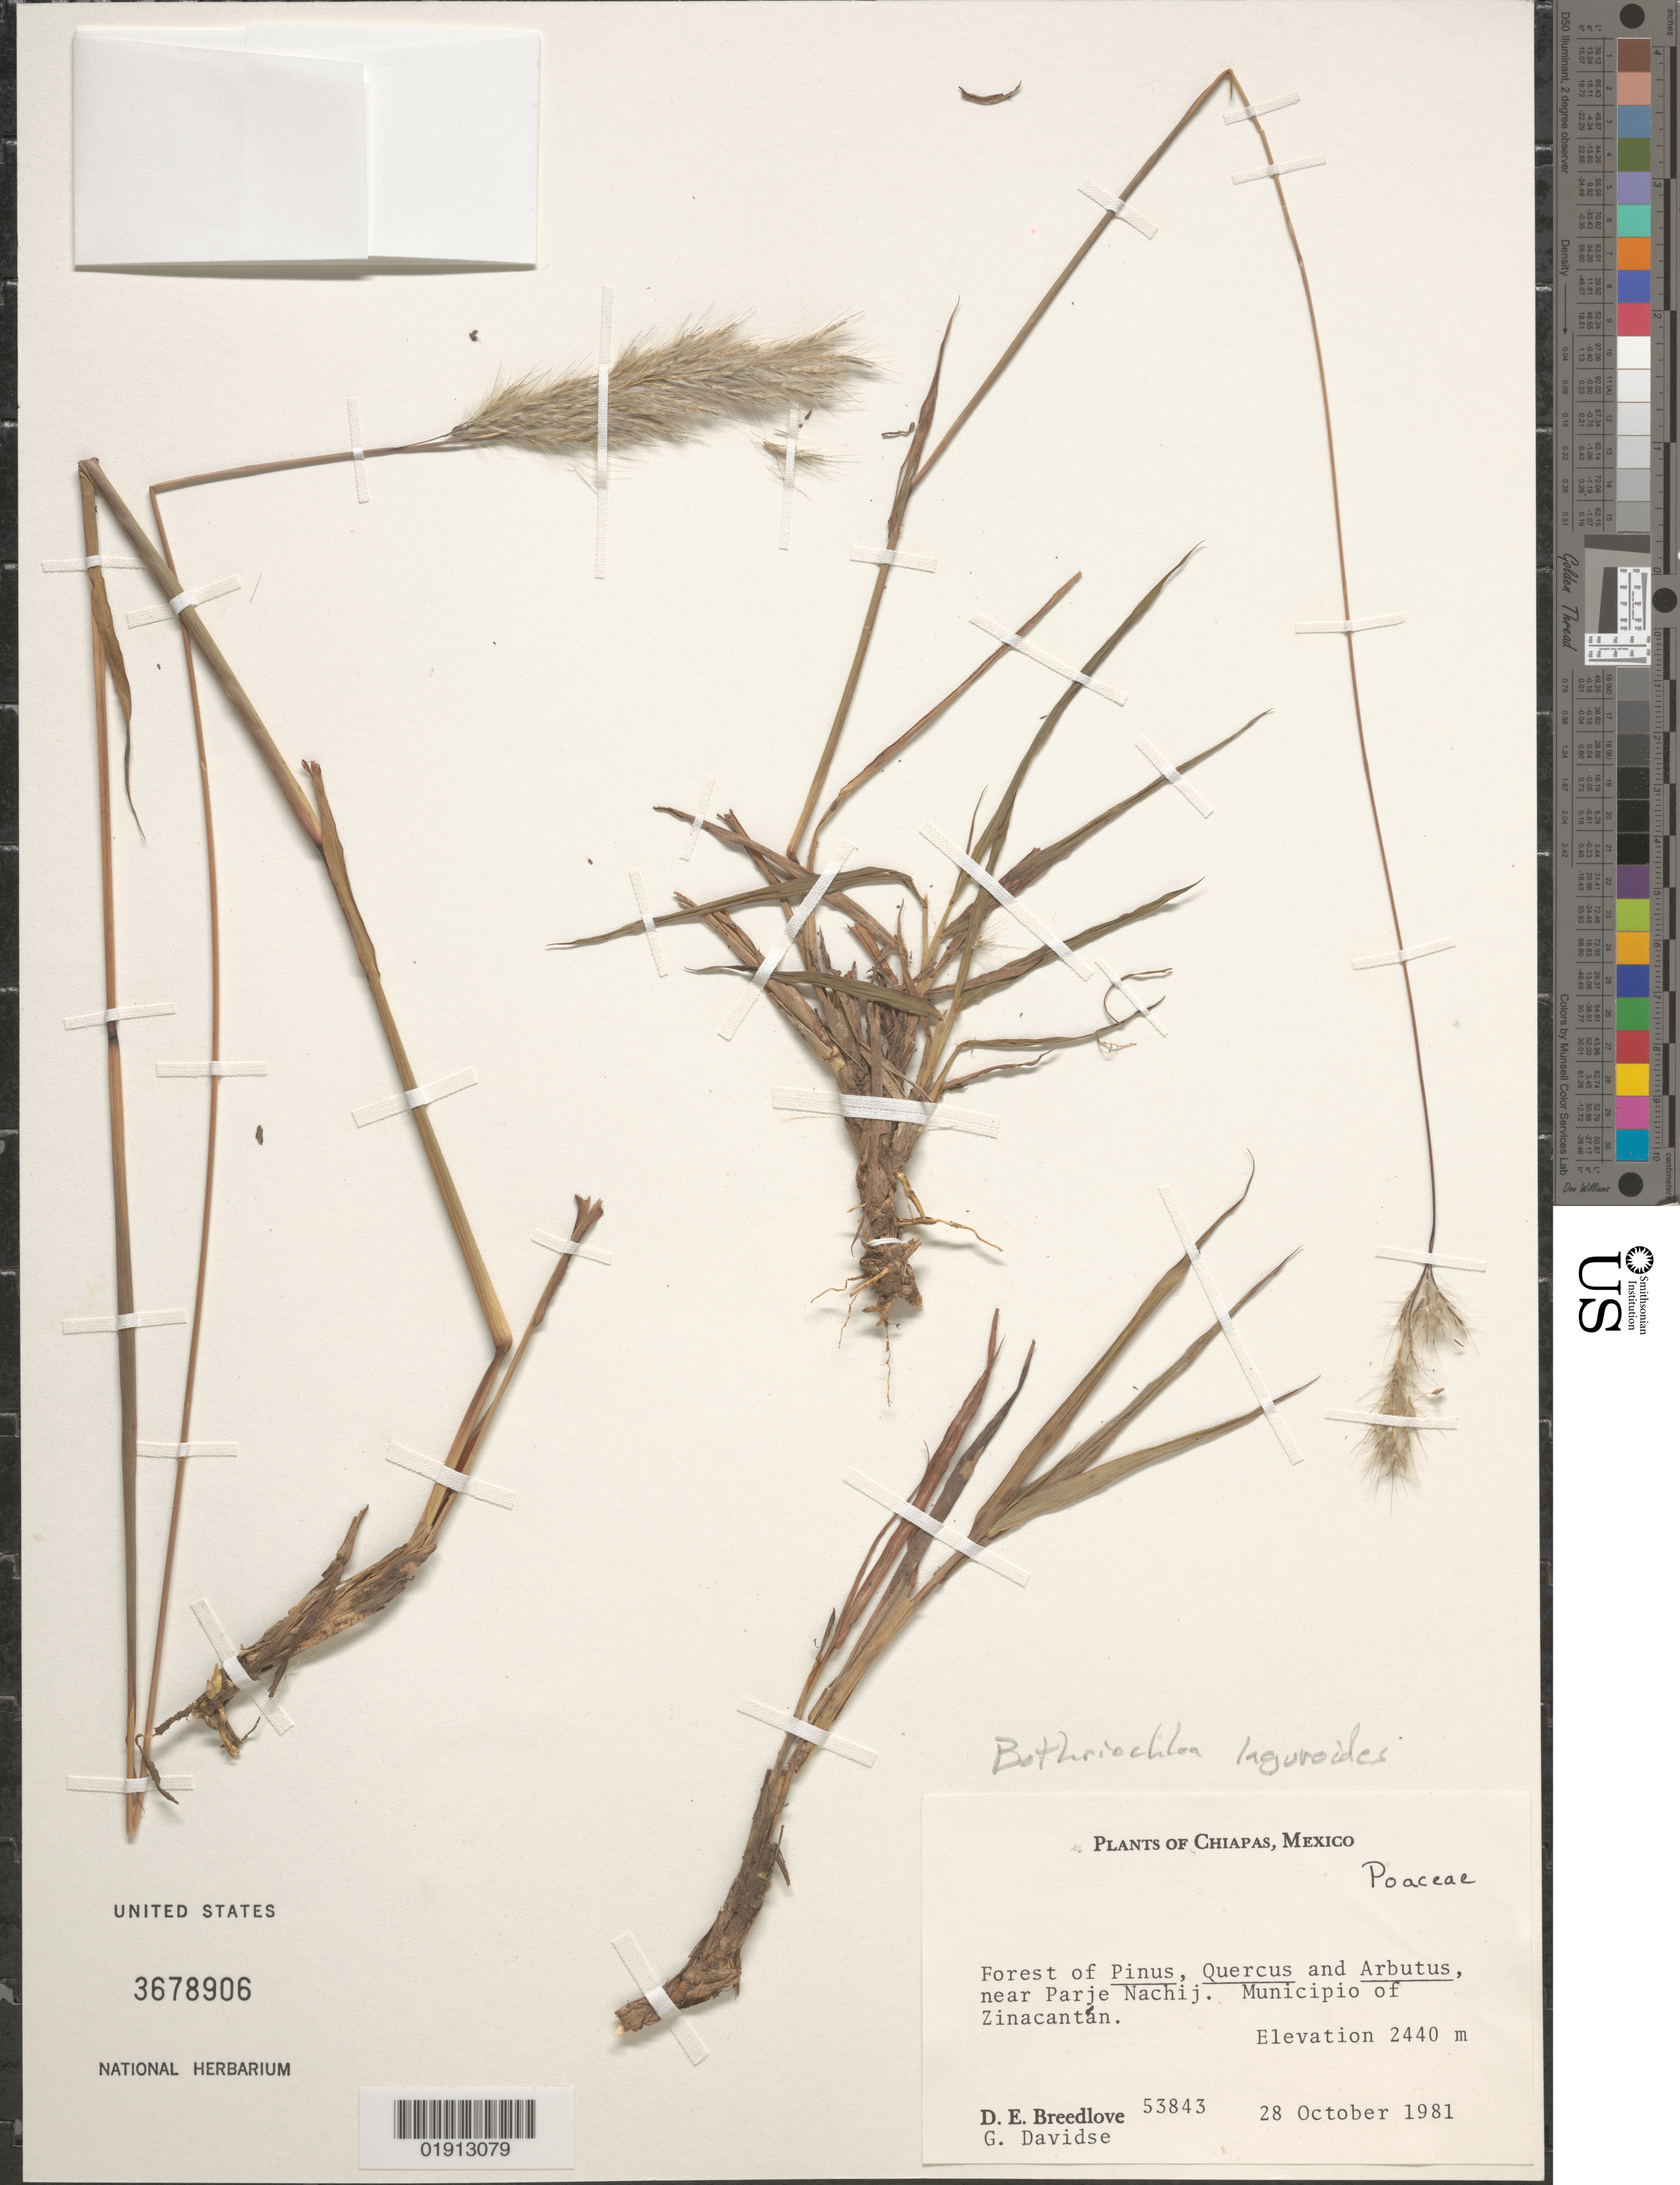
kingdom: Plantae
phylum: Tracheophyta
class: Liliopsida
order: Poales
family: Poaceae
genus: Bothriochloa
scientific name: Bothriochloa laguroides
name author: (DC.) Herter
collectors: D. E. Breedlove & G. Davidse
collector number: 53843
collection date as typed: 28 October 1981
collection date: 1981-10-28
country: Mexico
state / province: Chiapas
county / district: Zinacantan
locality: Near Paraje Nachij, Municipio of Zinacantán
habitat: Forest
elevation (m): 2440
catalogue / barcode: US 3678906